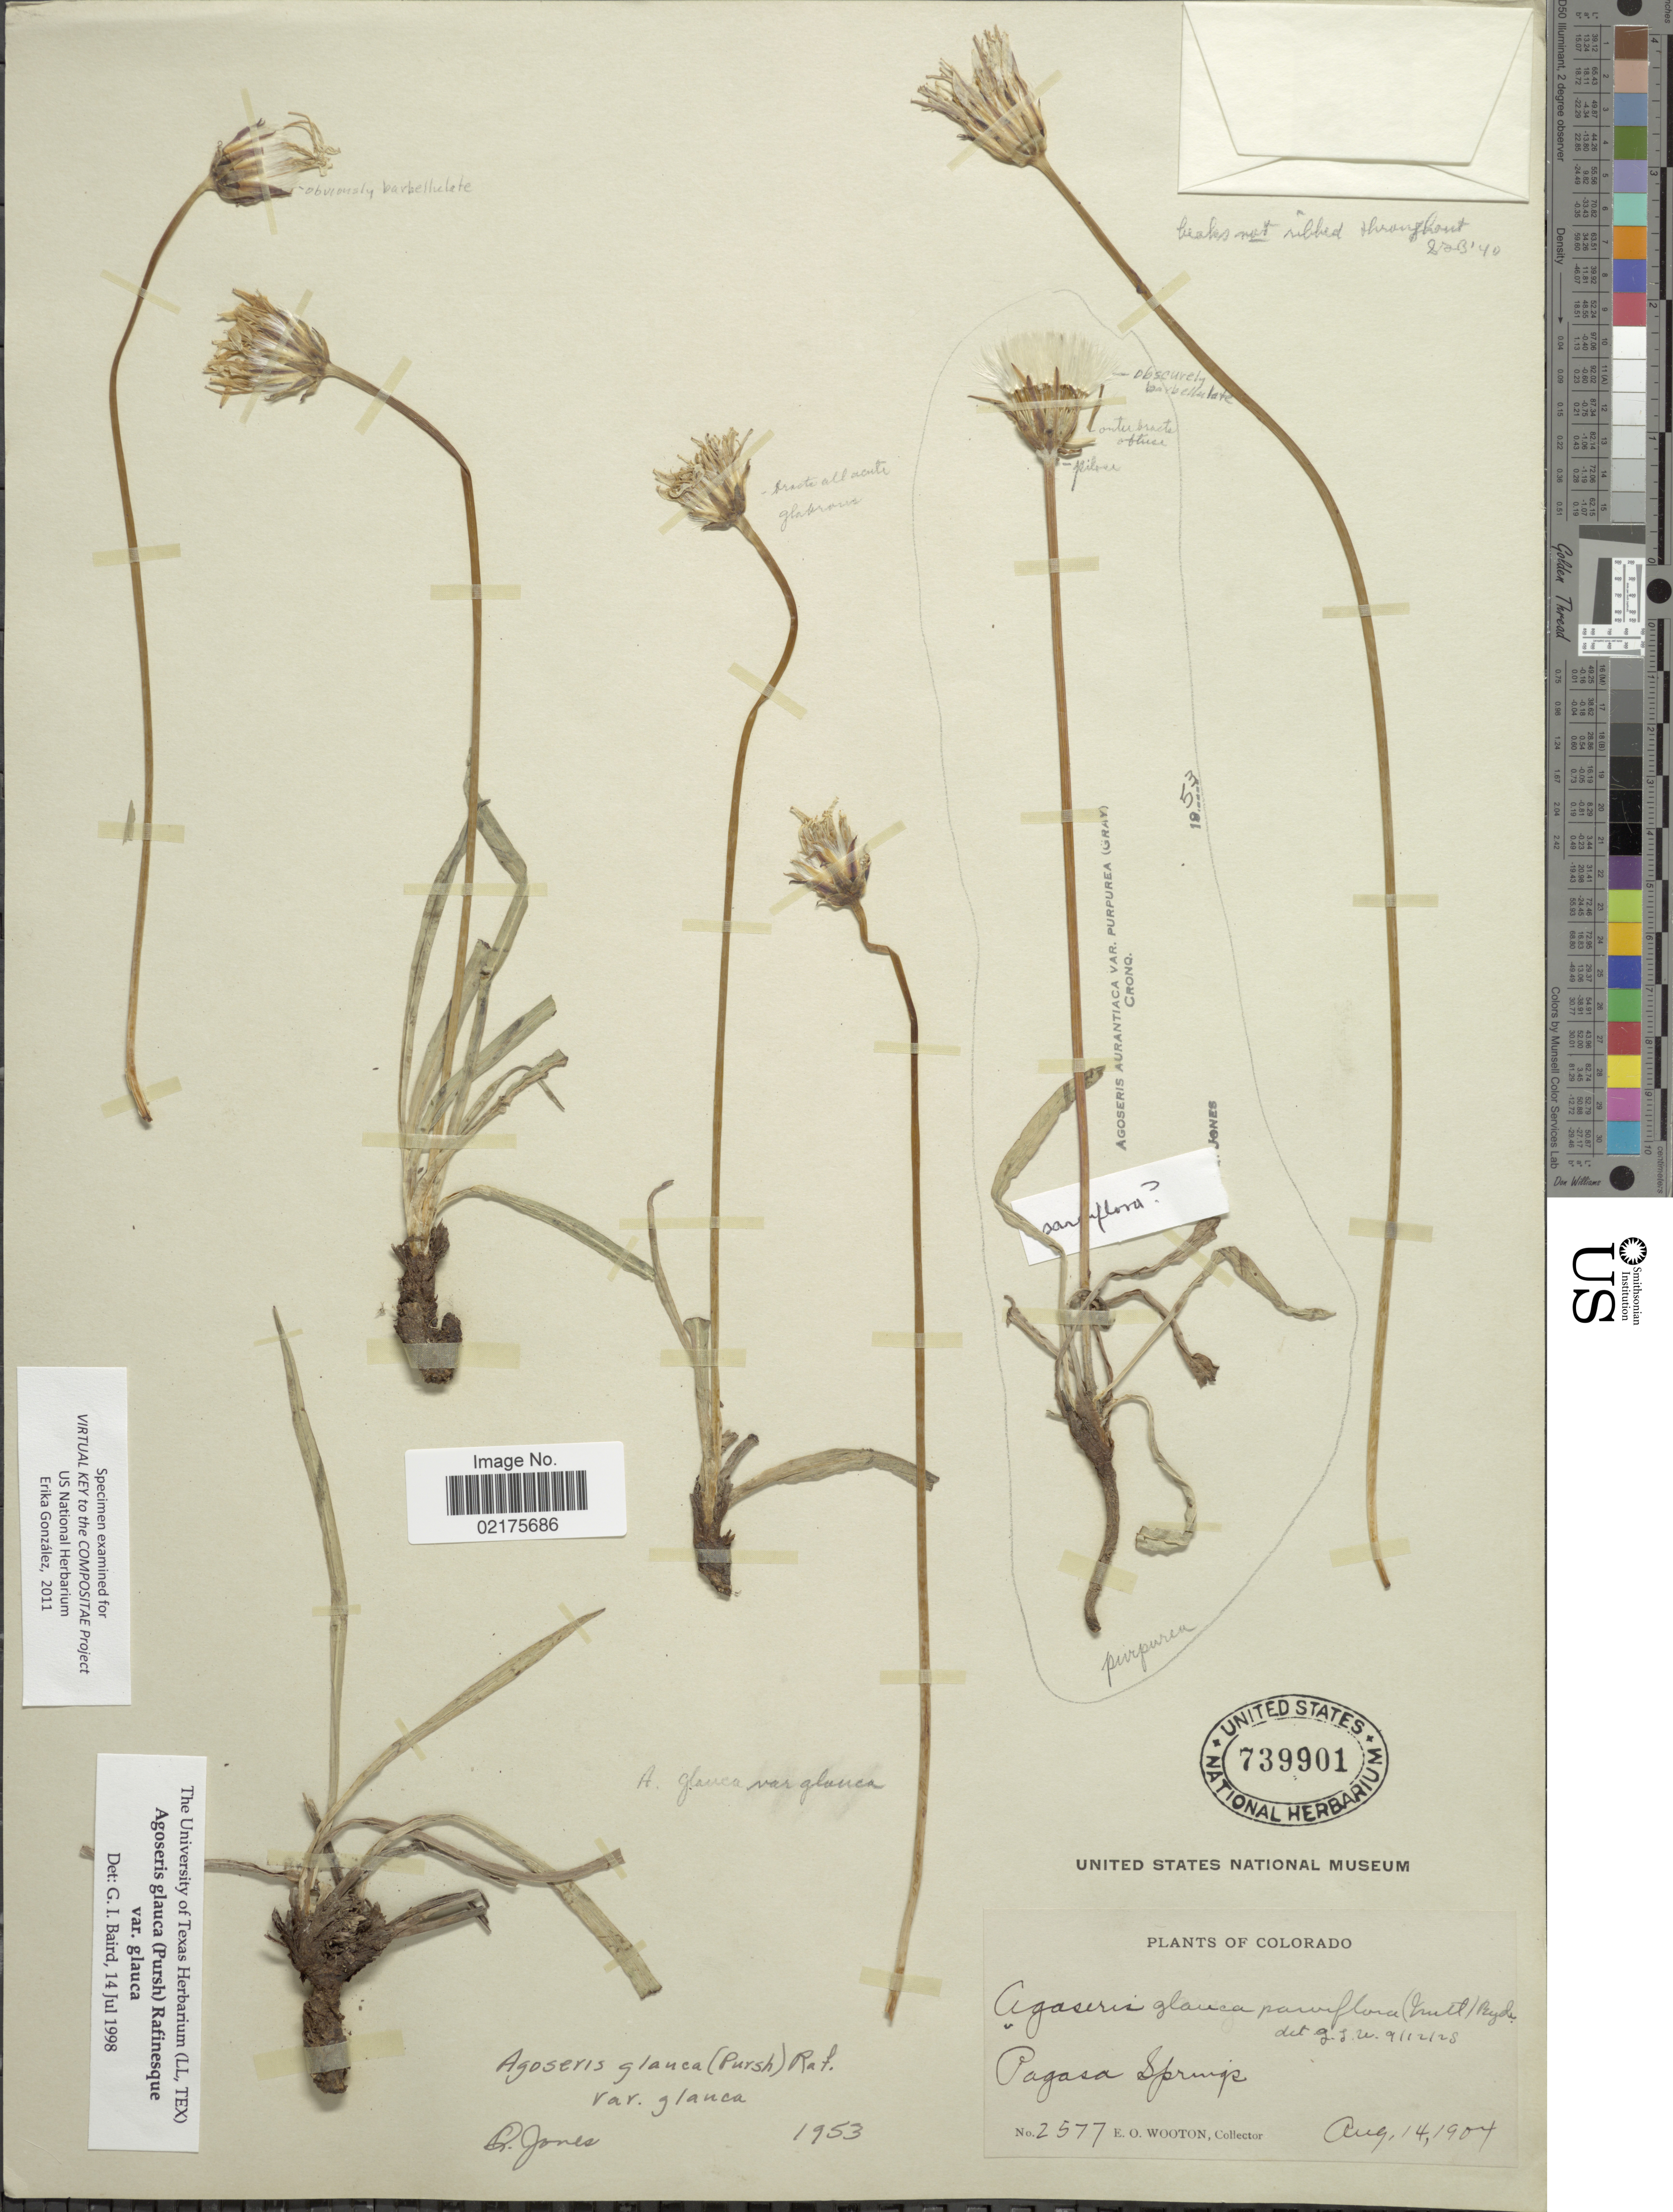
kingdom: Plantae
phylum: Tracheophyta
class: Magnoliopsida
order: Asterales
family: Asteraceae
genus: Agoseris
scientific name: Agoseris glauca var. glauca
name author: (Pursh) Raf.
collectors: E. O. Wooton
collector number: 2577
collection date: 1904-08-14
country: United States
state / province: Colorado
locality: Pagosa Springs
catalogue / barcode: US 739901